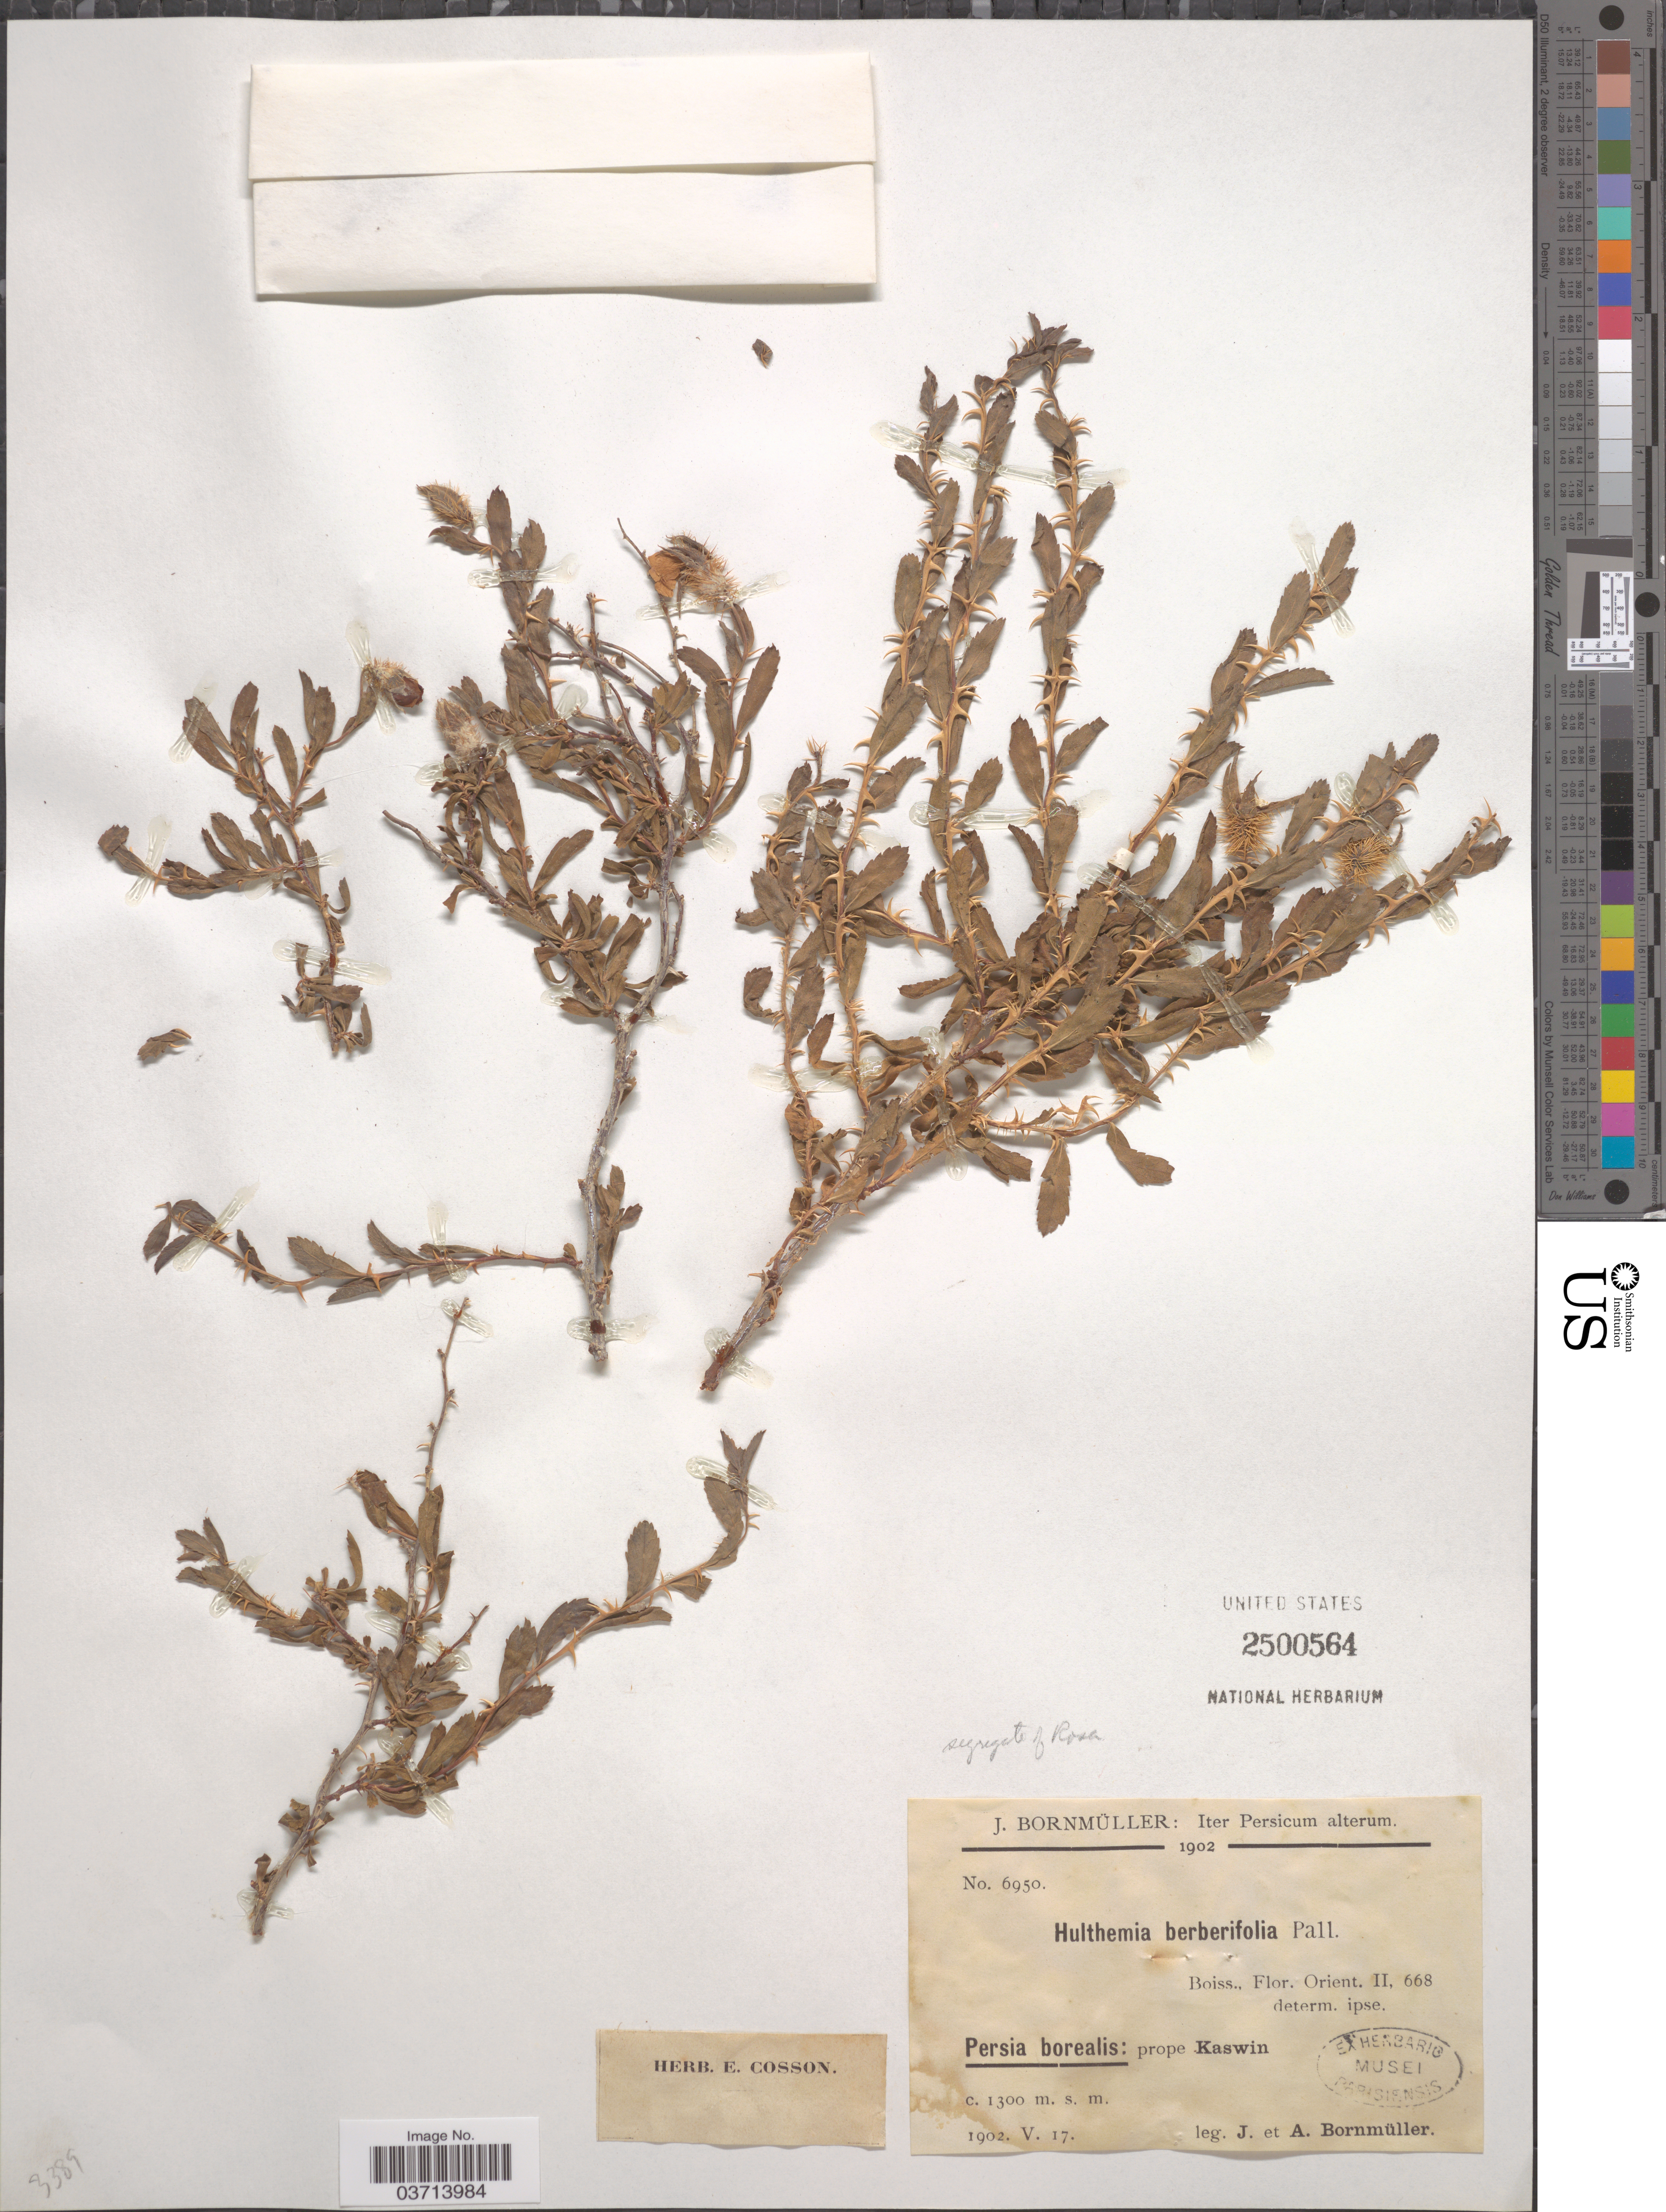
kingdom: Plantae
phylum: Tracheophyta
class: Magnoliopsida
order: Rosales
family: Rosaceae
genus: Rosa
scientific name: Rosa berberifolia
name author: Pall.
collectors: J. Bornmüller & A. Bornmüller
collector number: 6950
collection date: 1902-05-17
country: Iran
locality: Iter Persicum alterum. [unsure placement] Persia borealis: prope Kaswin.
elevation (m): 1300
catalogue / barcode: US 2500564